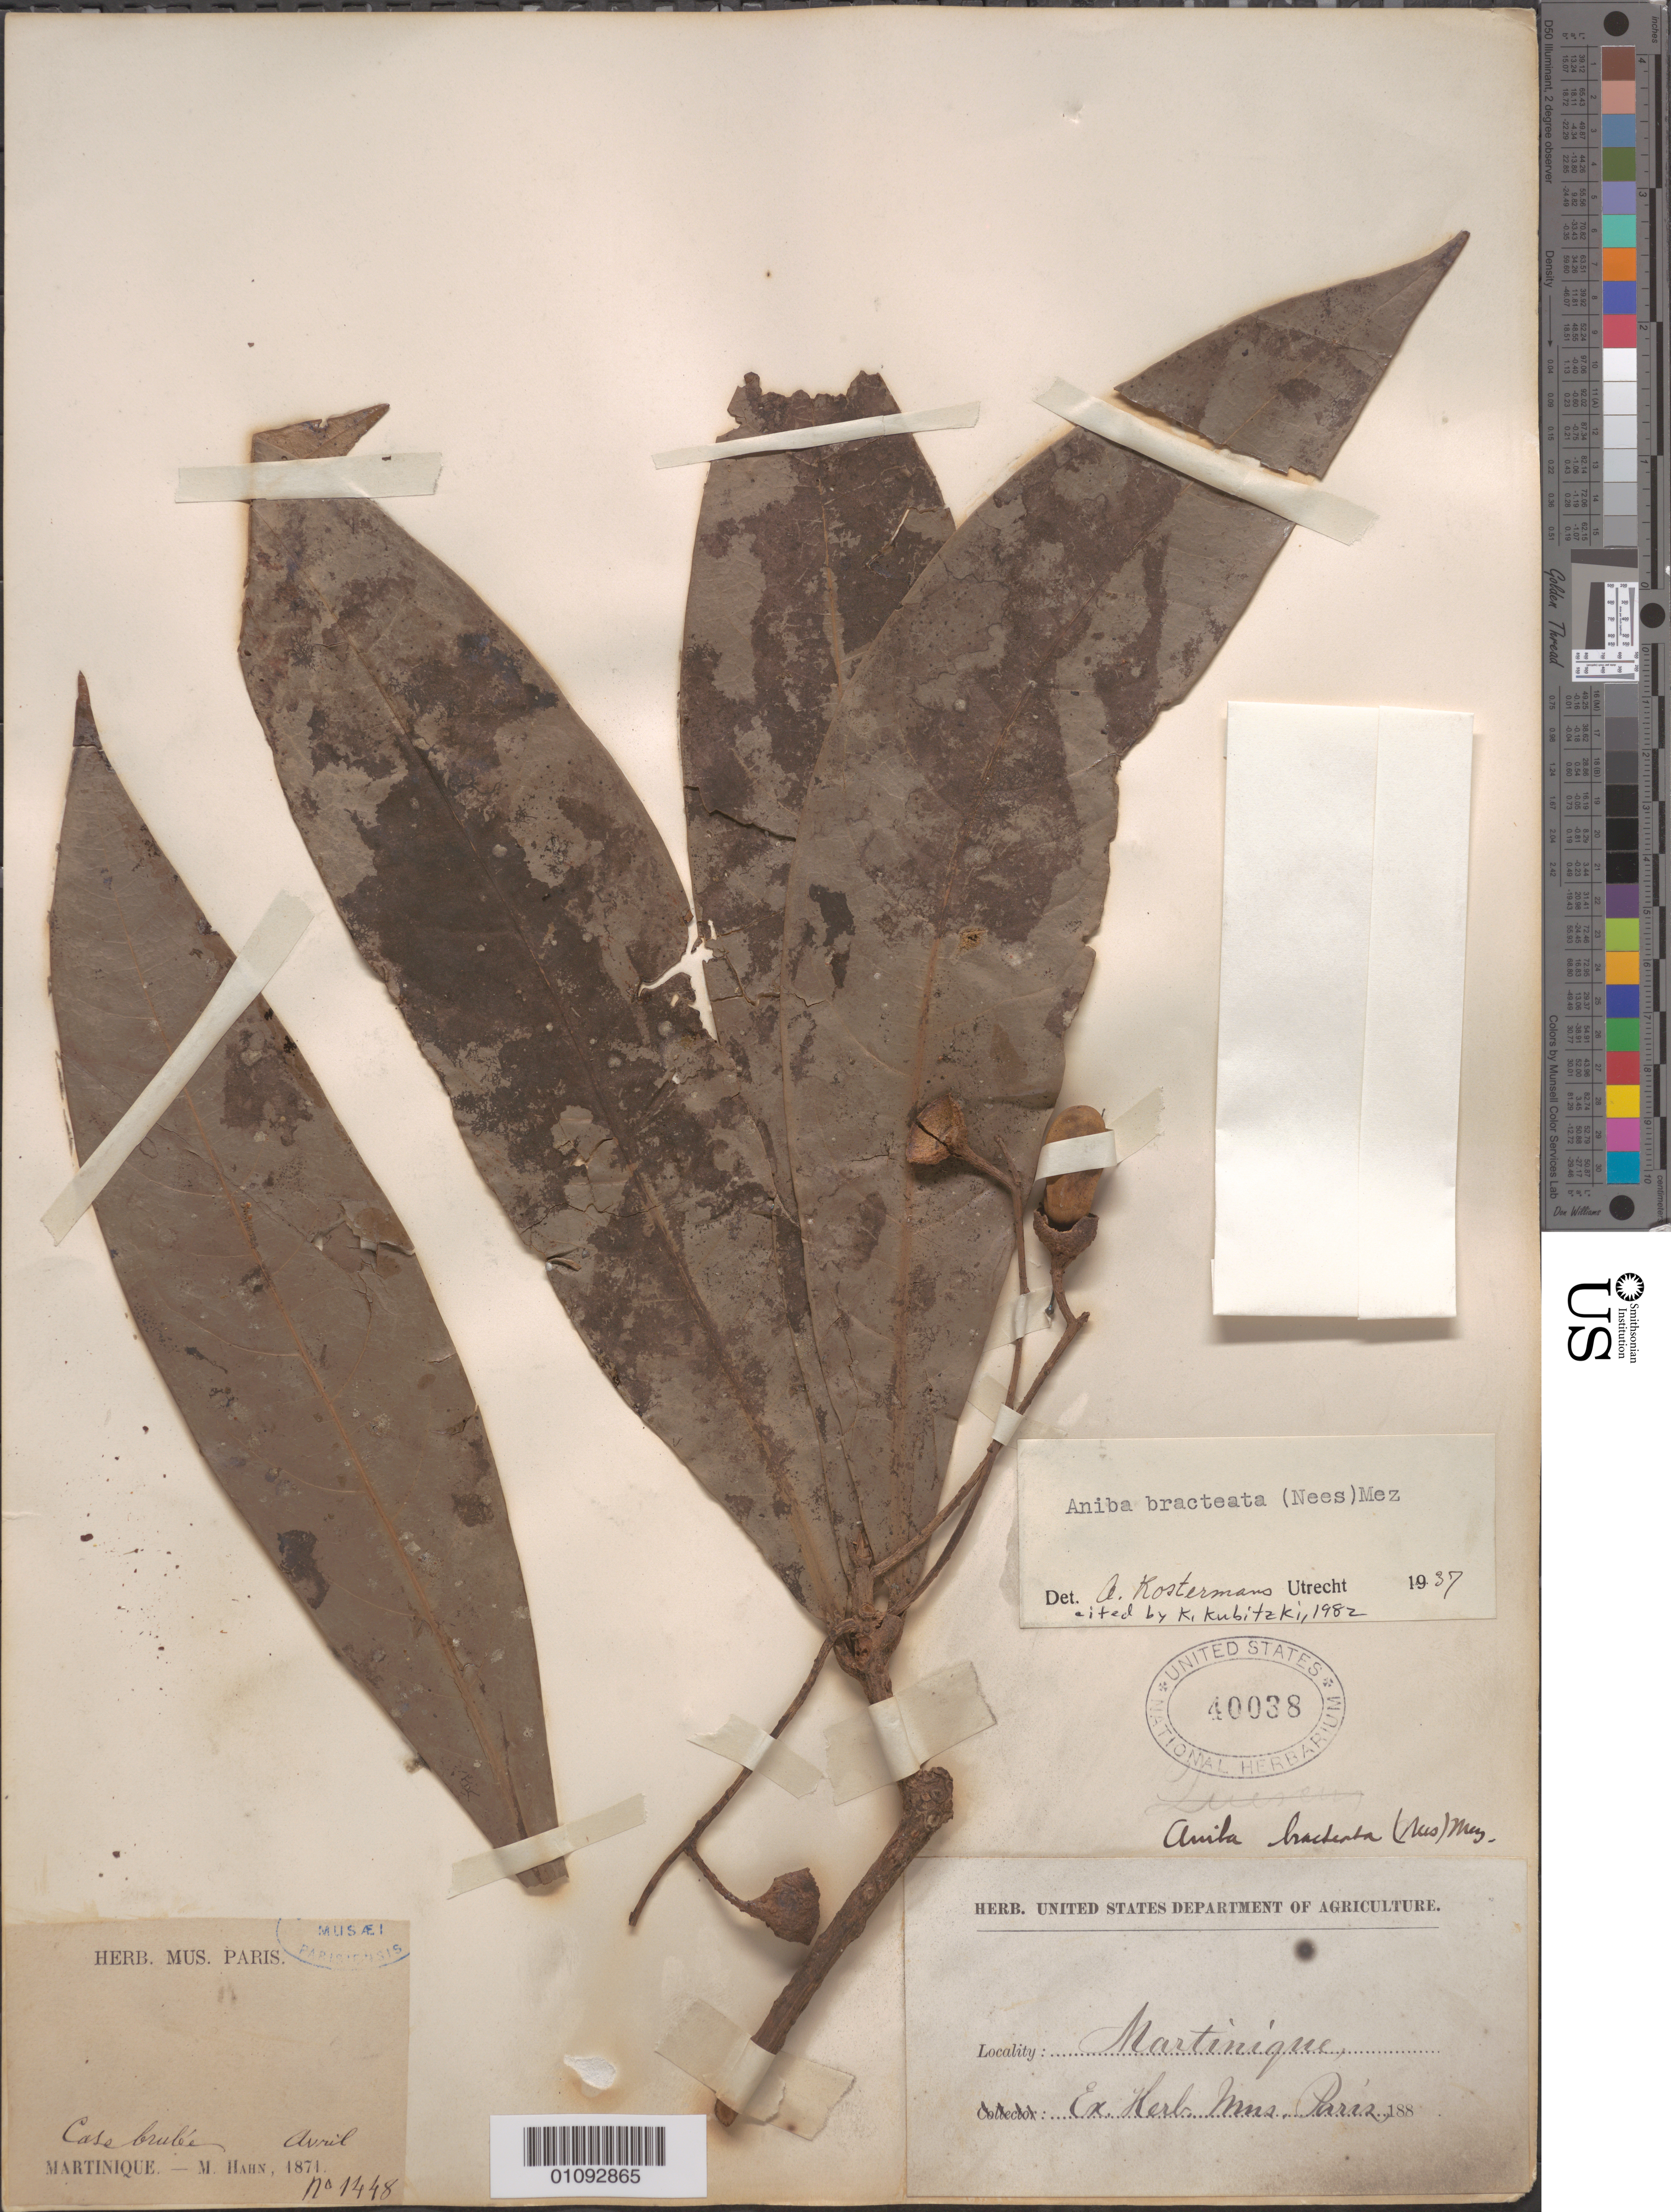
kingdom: Plantae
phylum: Tracheophyta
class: Magnoliopsida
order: Laurales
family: Lauraceae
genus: Aniba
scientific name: Aniba bracteata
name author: (Nees) Mez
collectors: M. Hahn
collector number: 1448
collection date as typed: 1871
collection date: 1871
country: Martinique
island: Martinique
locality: Case Brulee.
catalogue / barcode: US 40038